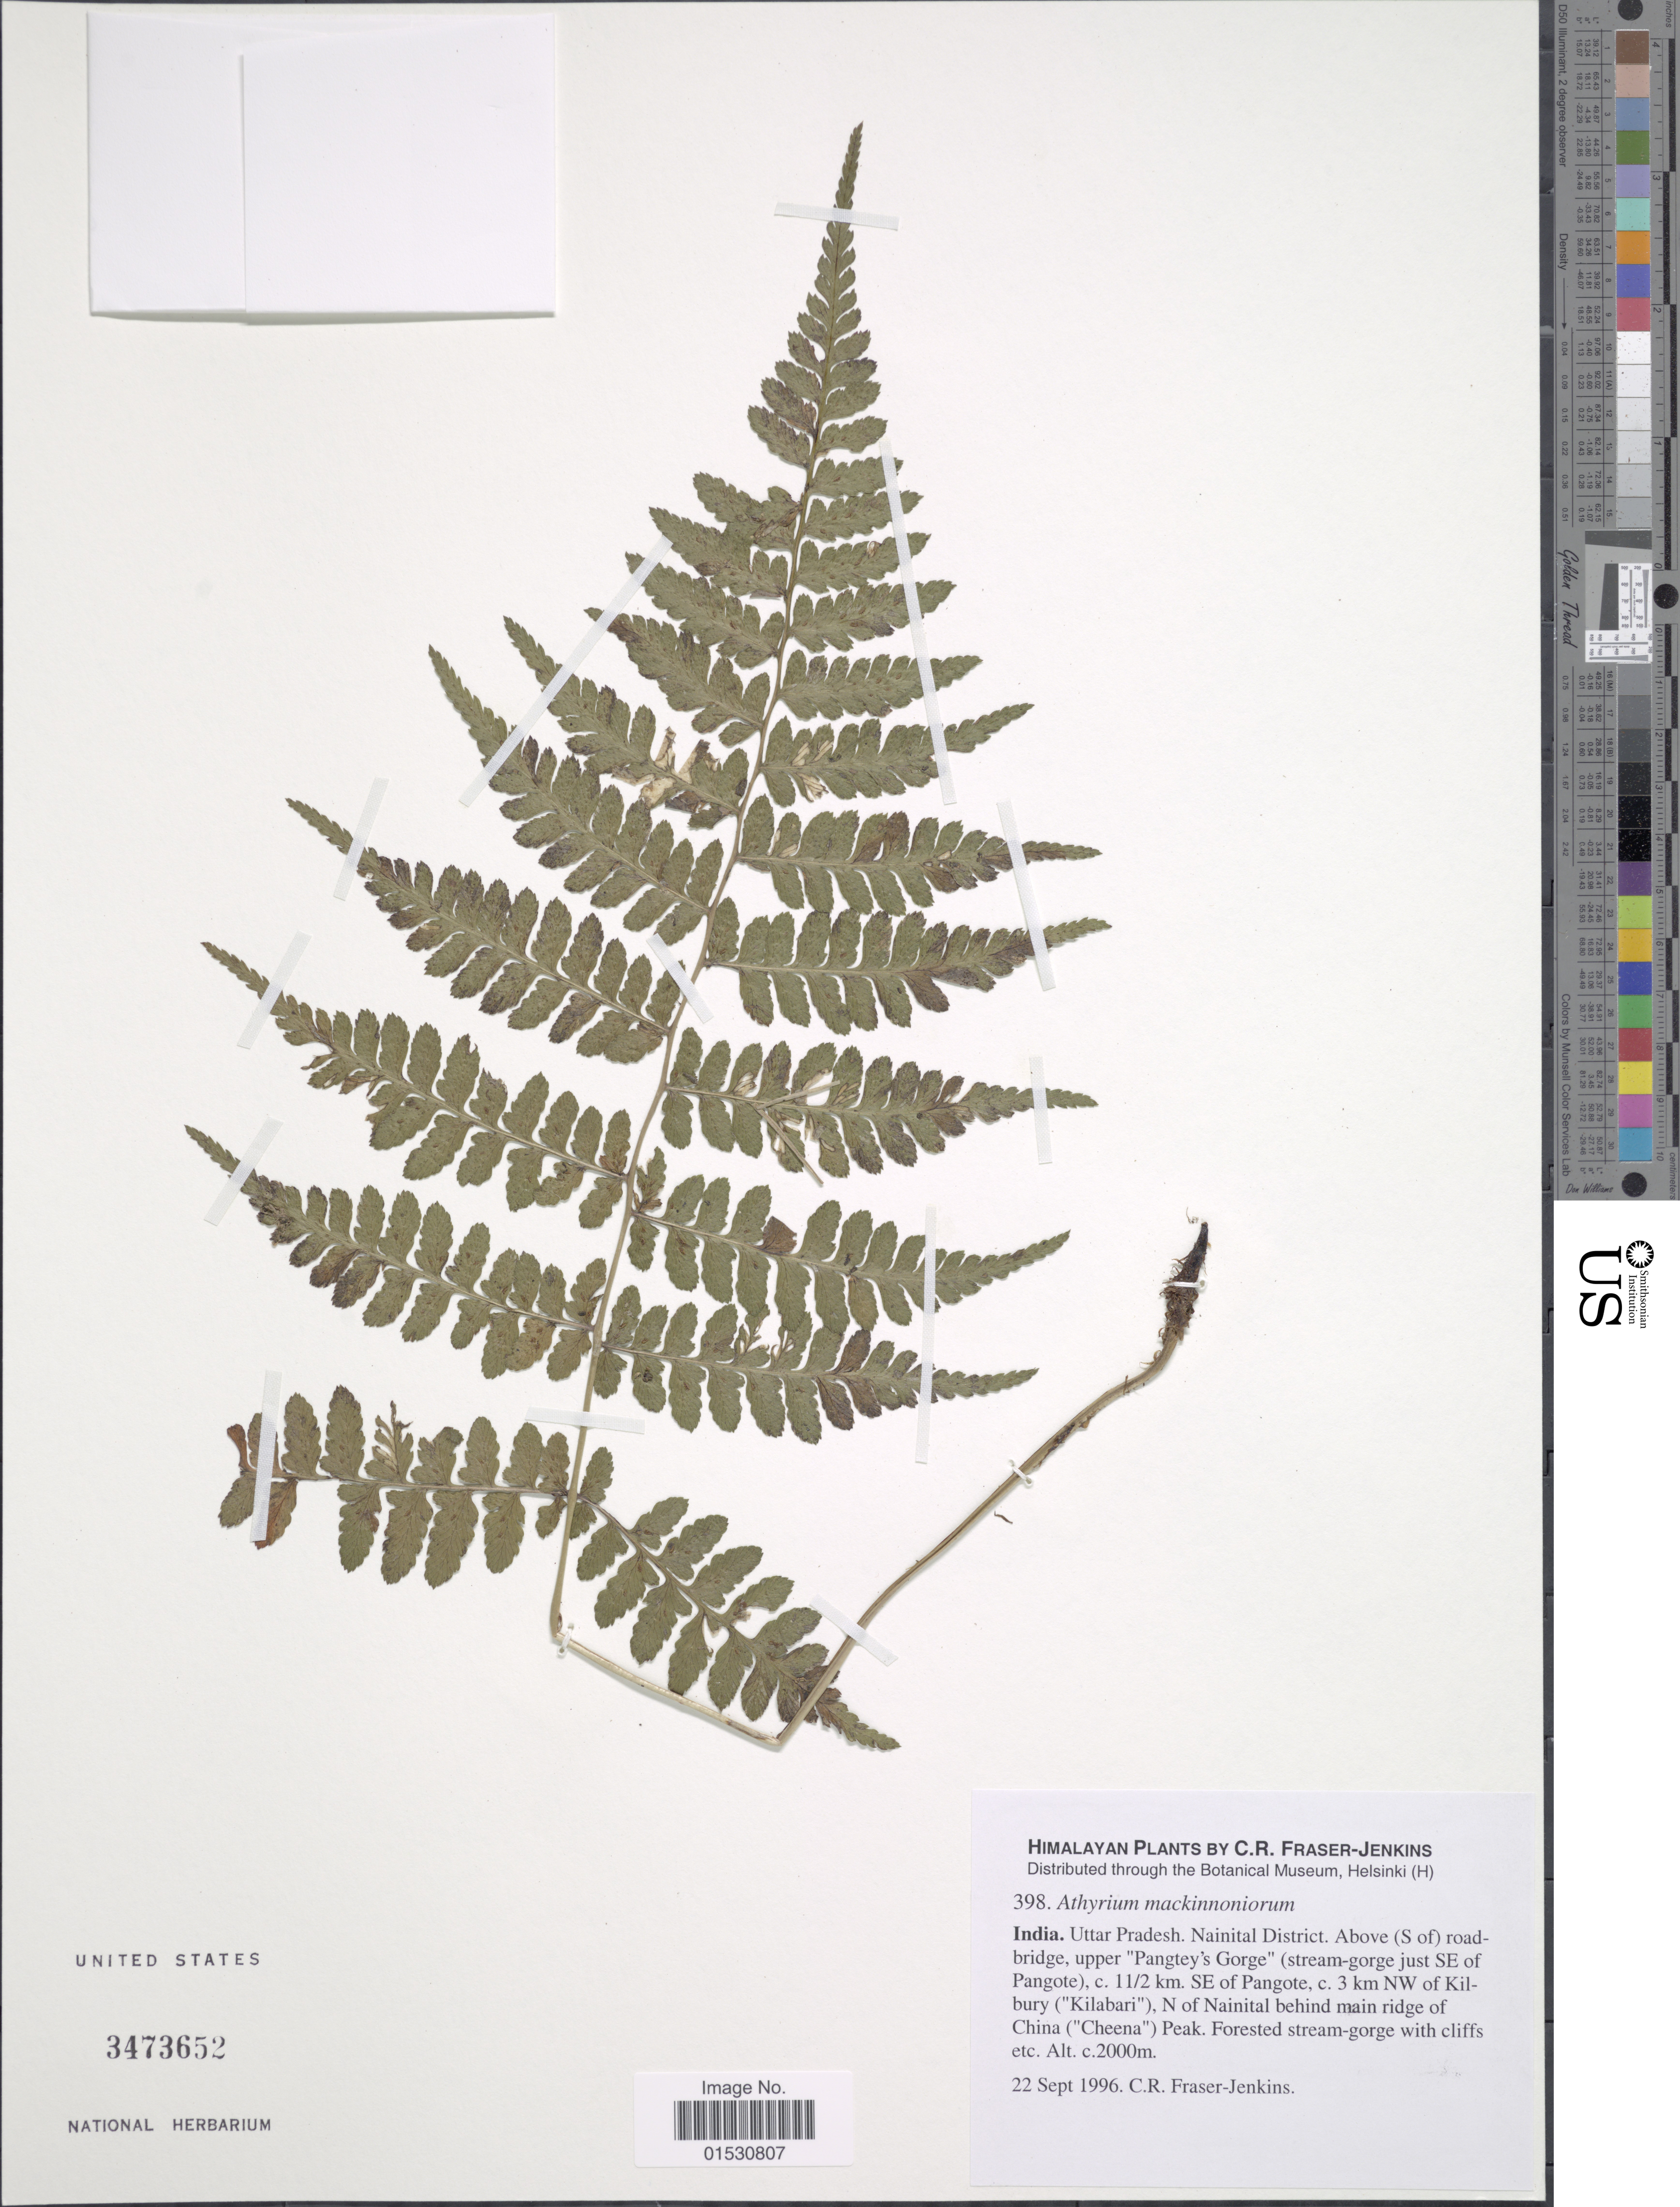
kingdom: Plantae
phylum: Tracheophyta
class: Polypodiopsida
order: Polypodiales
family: Athyriaceae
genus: Athyrium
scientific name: Athyrium mackinnoniorum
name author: (C. Hope) C. Chr.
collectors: C. R. Fraser-Jenkins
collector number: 398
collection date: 1996-09-22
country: India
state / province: Uttar Pradesh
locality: Himalayan. Nainital District. Above (S of) road-bridge, upper 'Pangtey's Gorge' (stream-gorge just SE of Pangote), c. 11/2 km. SE of Pangote, c. 3 km NW of Kilbury ('Kilabari'), N. of Nainital behind main ridge of China ('Cheena') Peak.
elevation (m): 2000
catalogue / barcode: US 3473652